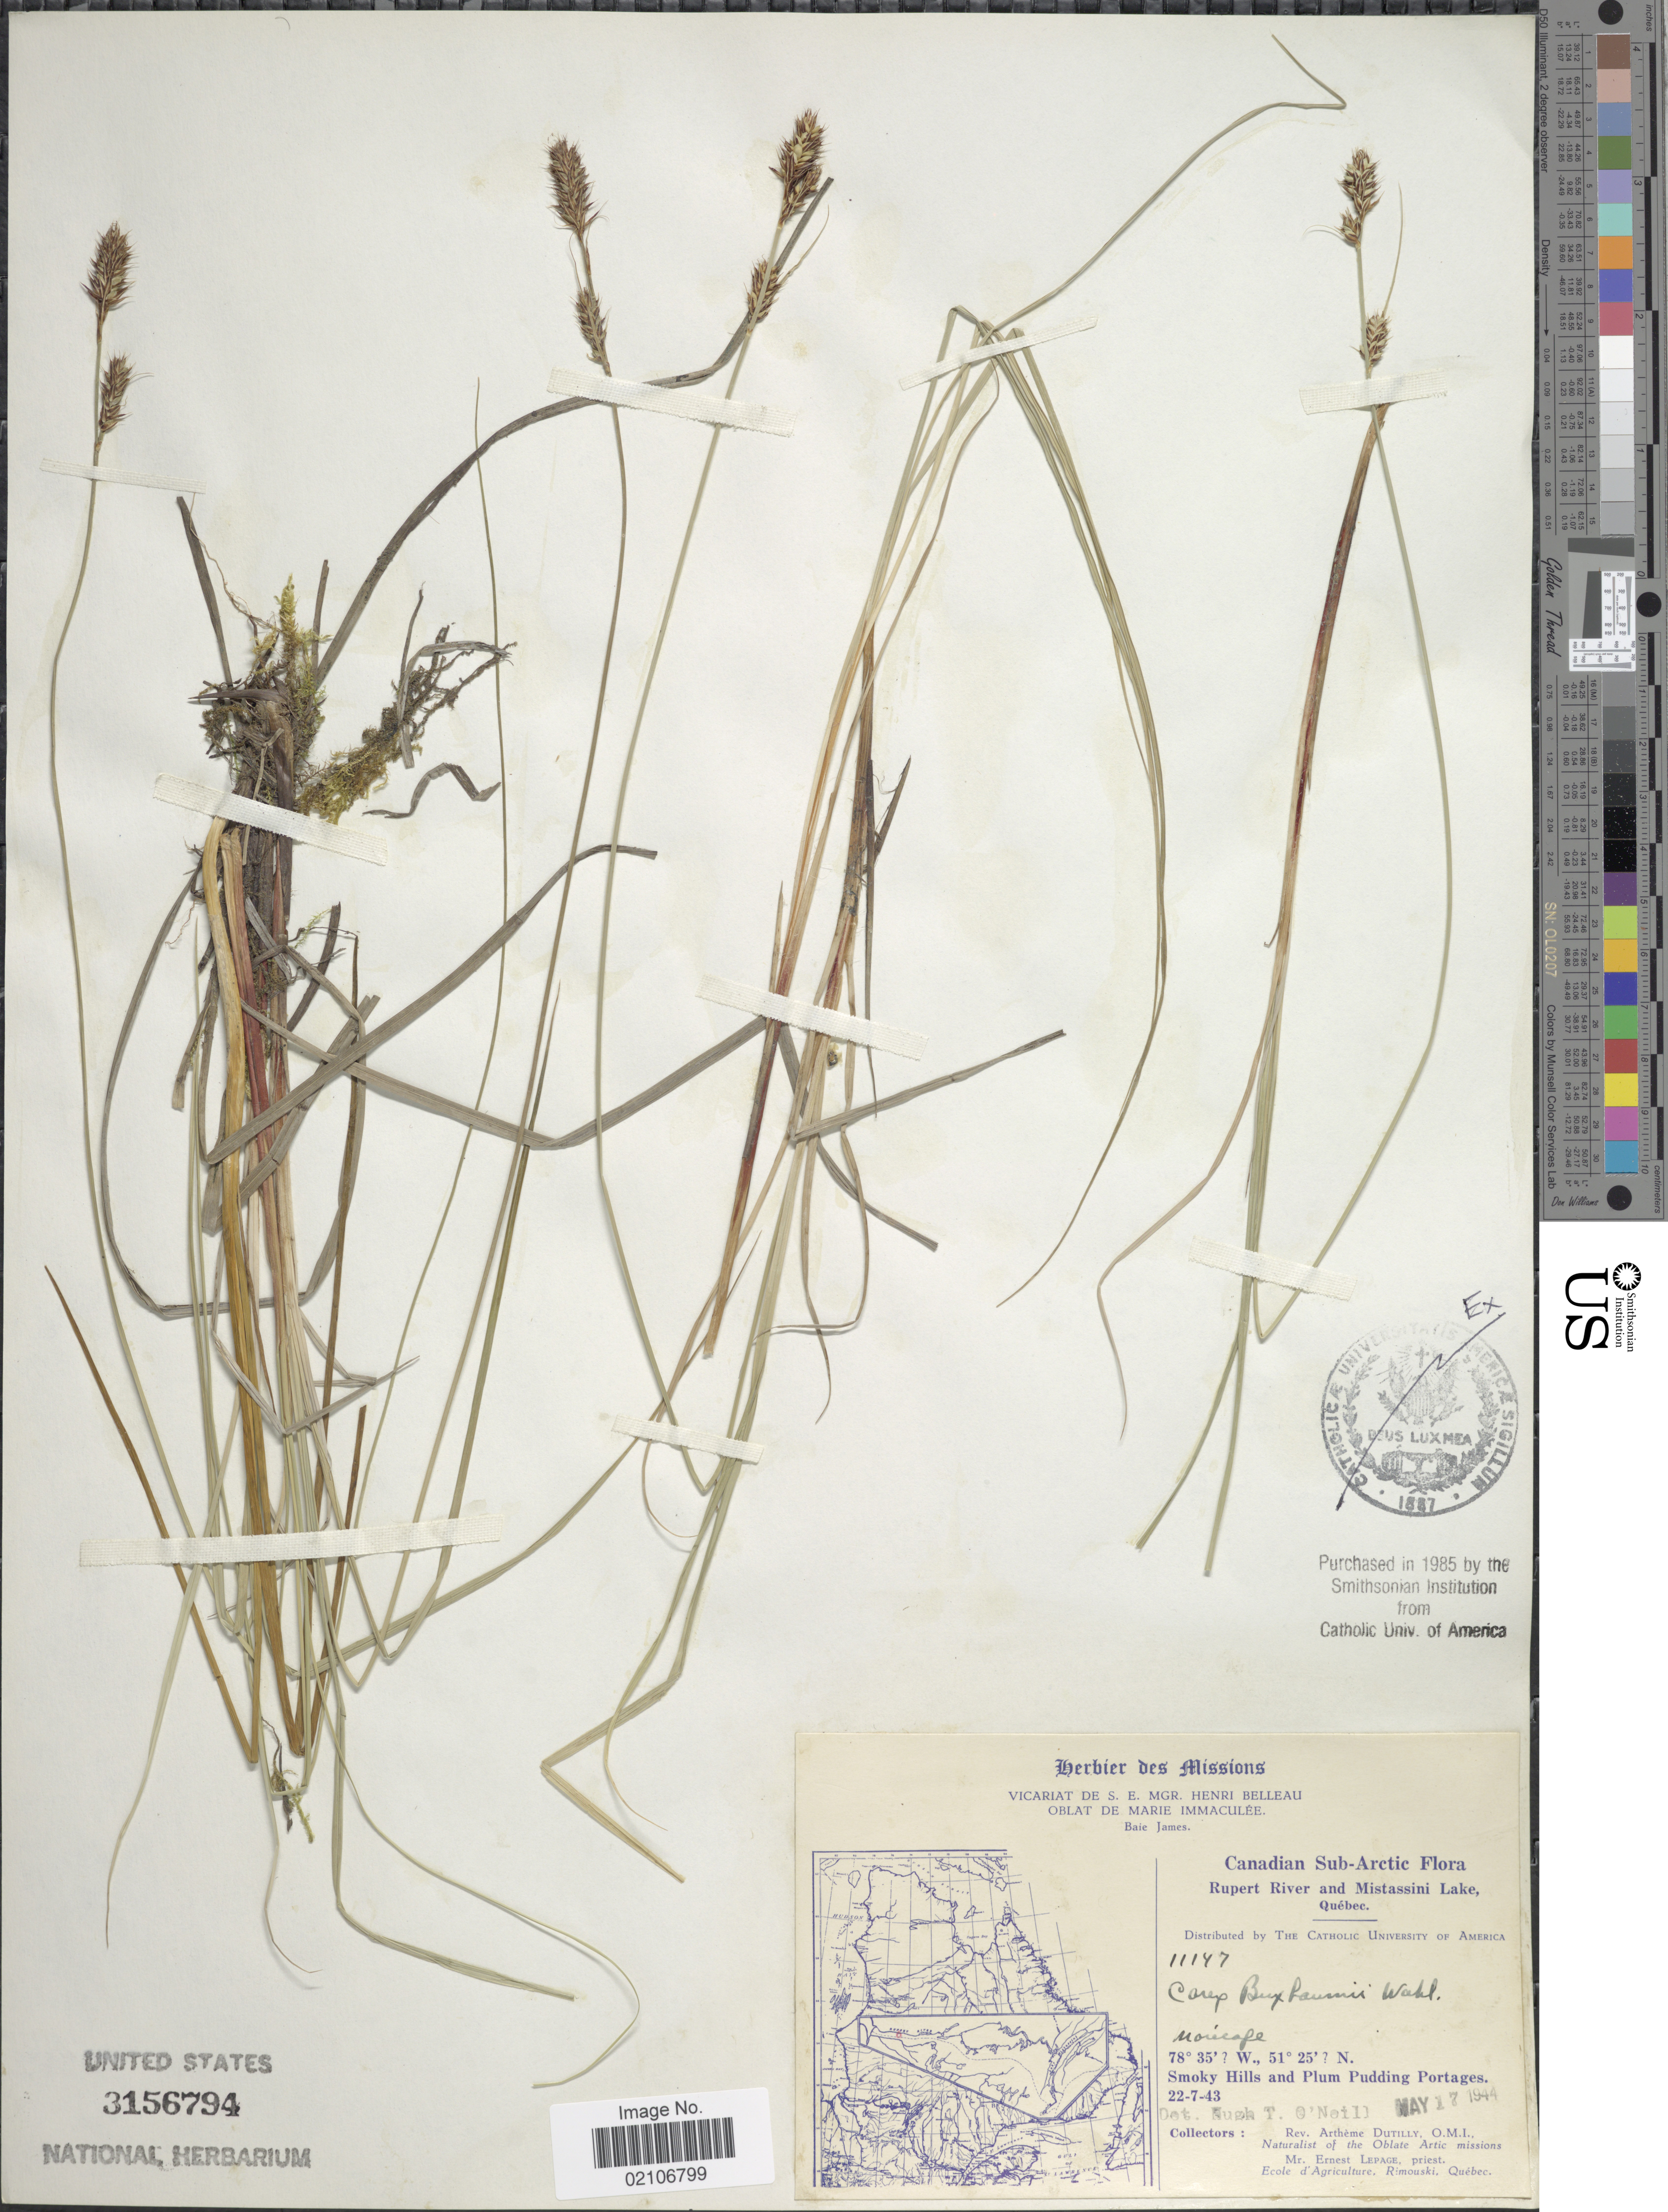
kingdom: Plantae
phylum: Tracheophyta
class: Liliopsida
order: Poales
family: Cyperaceae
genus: Carex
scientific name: Carex buxbaumii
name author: Wahlenb.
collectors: A. Dutilly & E. Lepage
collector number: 11147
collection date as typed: Transcribed d/m/y: 22/7/43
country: Canada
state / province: Quebec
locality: Canadian Sub-Arctic, Rupert River and Mistassini Lake, Quebec. Moricape. Smoky Hills and Plum Pudding Portages.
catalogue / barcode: US 3156794